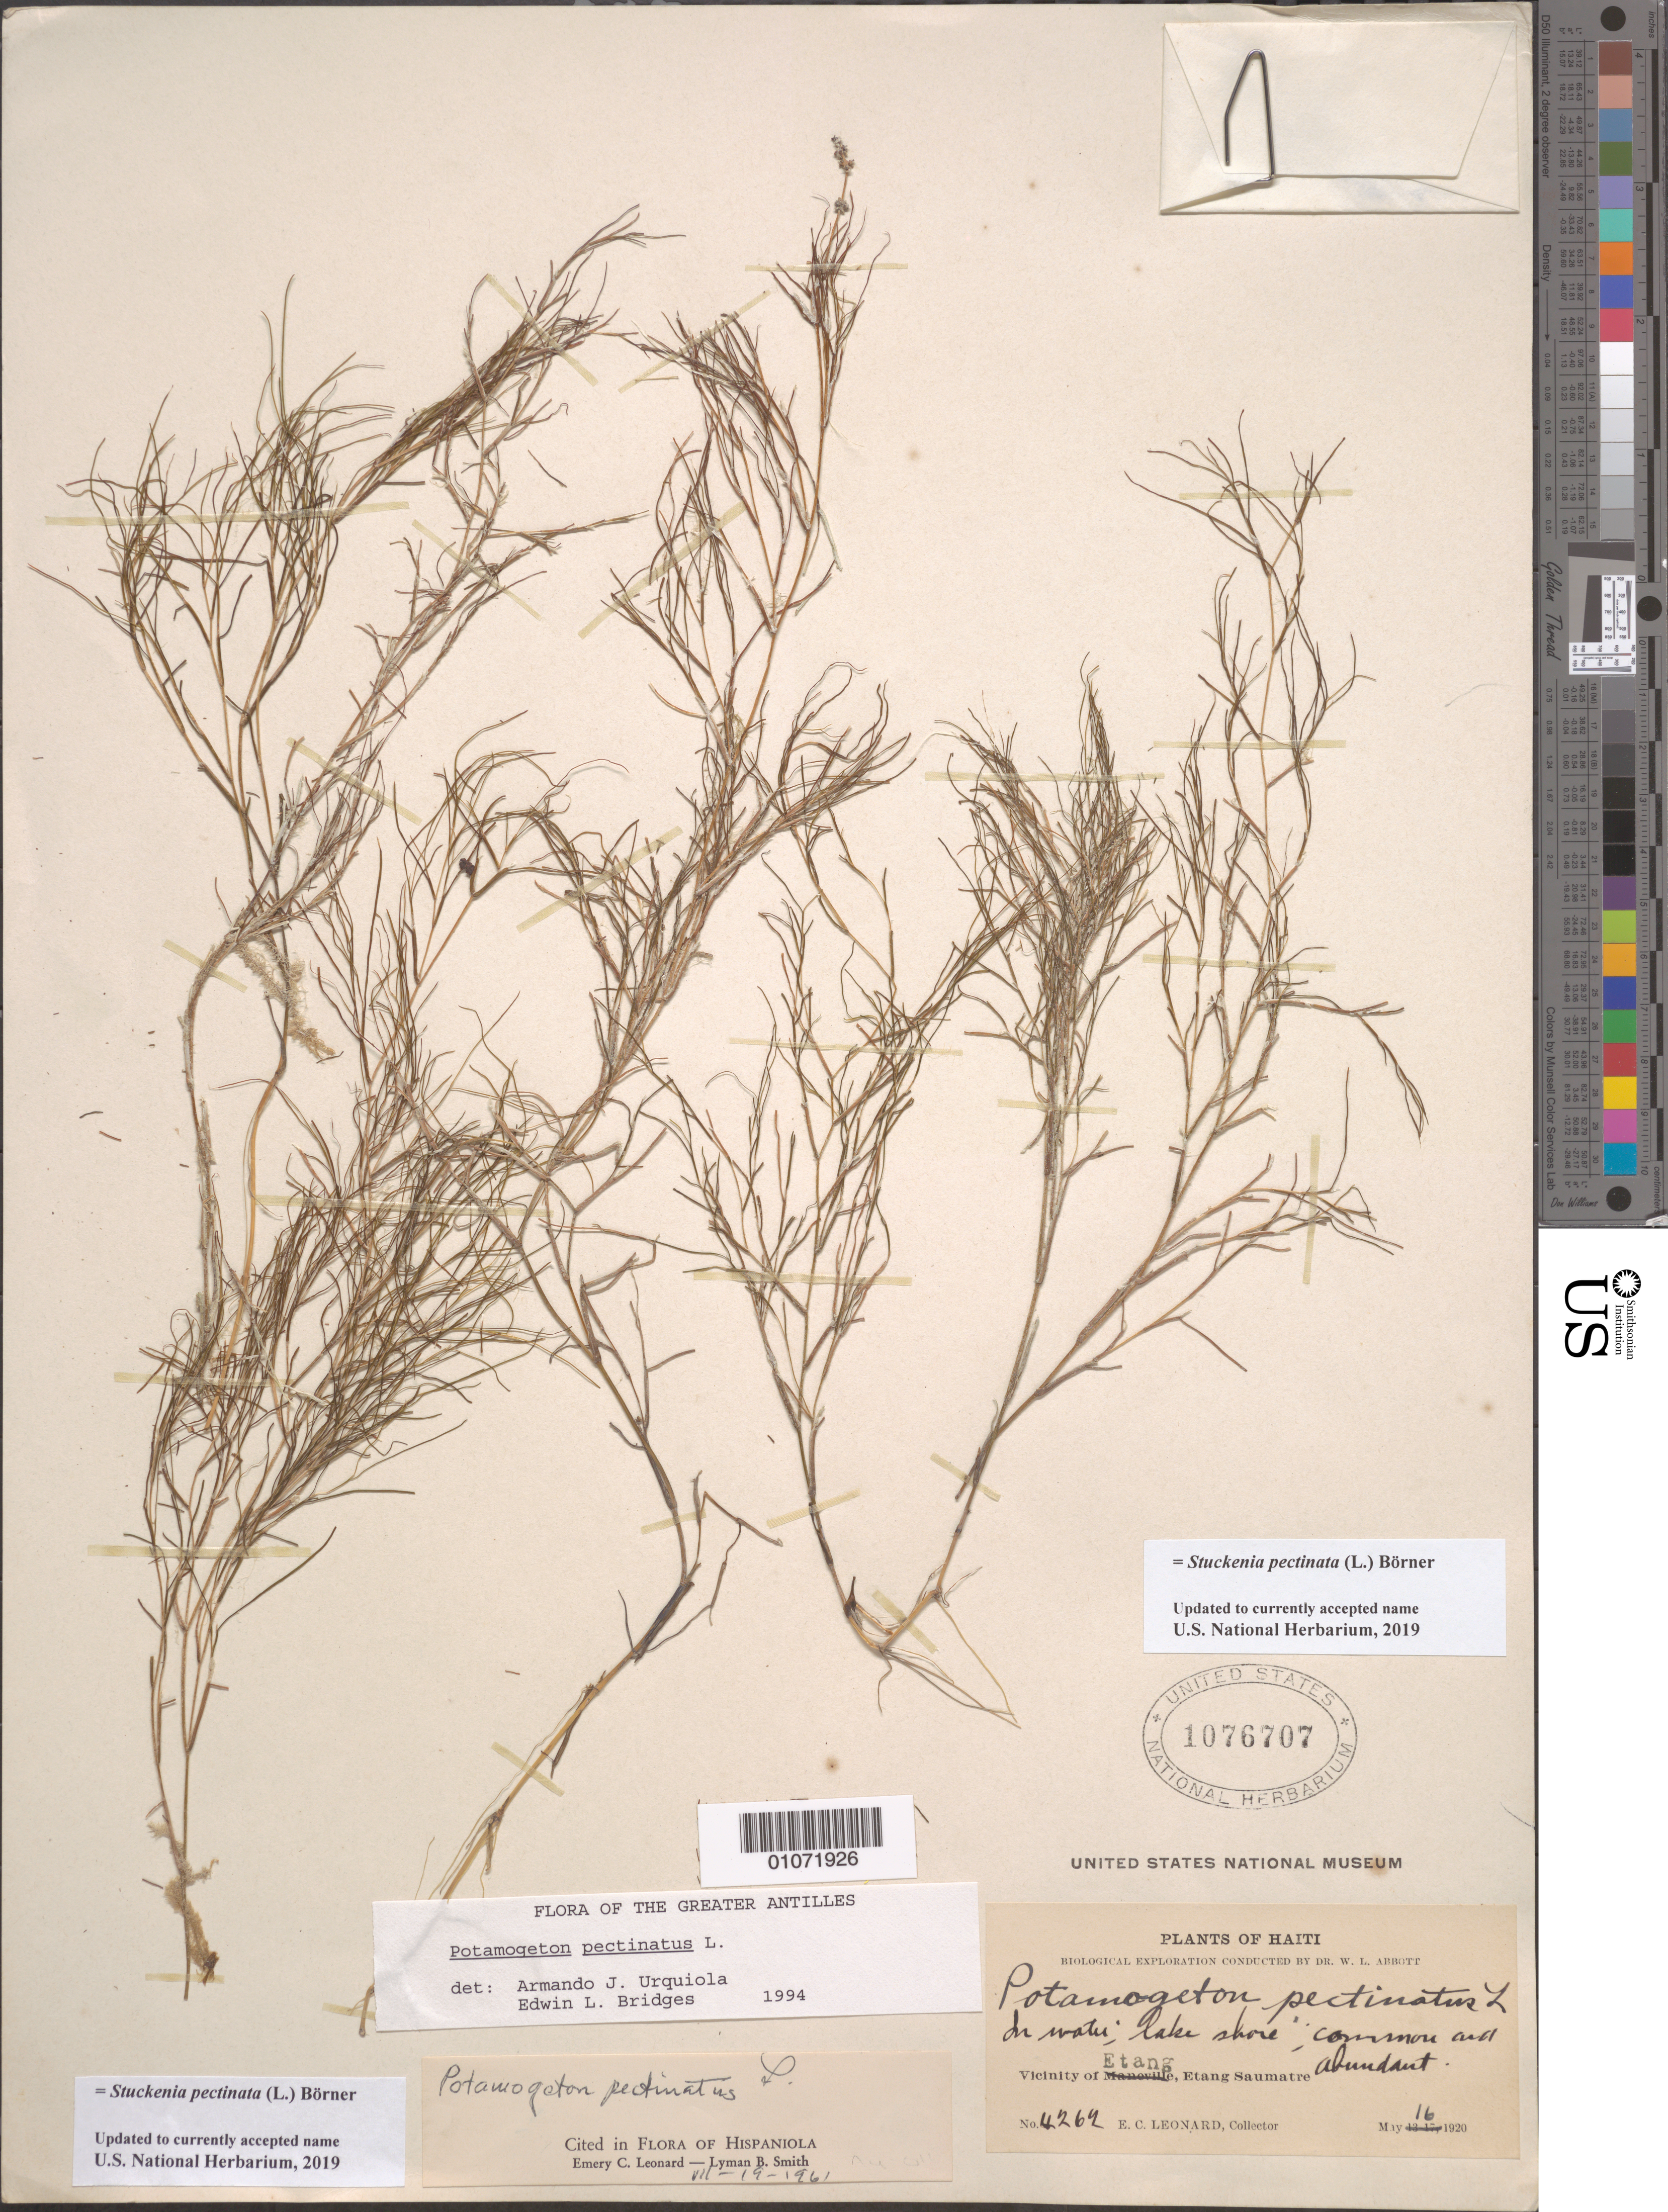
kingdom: Plantae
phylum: Tracheophyta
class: Liliopsida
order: Alismatales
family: Potamogetonaceae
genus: Stuckenia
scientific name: Stuckenia pectinata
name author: (L.) Börner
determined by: Strong, Mark T., (BOT), Smithsonian Institution - National Museum of Natural History (UNITED STATES)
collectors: E. C. Leonard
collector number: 4264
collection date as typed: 16 May 1920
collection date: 1920-05-16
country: Haiti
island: Hispaniola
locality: Vicinity of water, common, abundant.Vicinity of Etang, Etang Sumantre. Port-au-Prince in the Ouest province.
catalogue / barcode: US 1076707